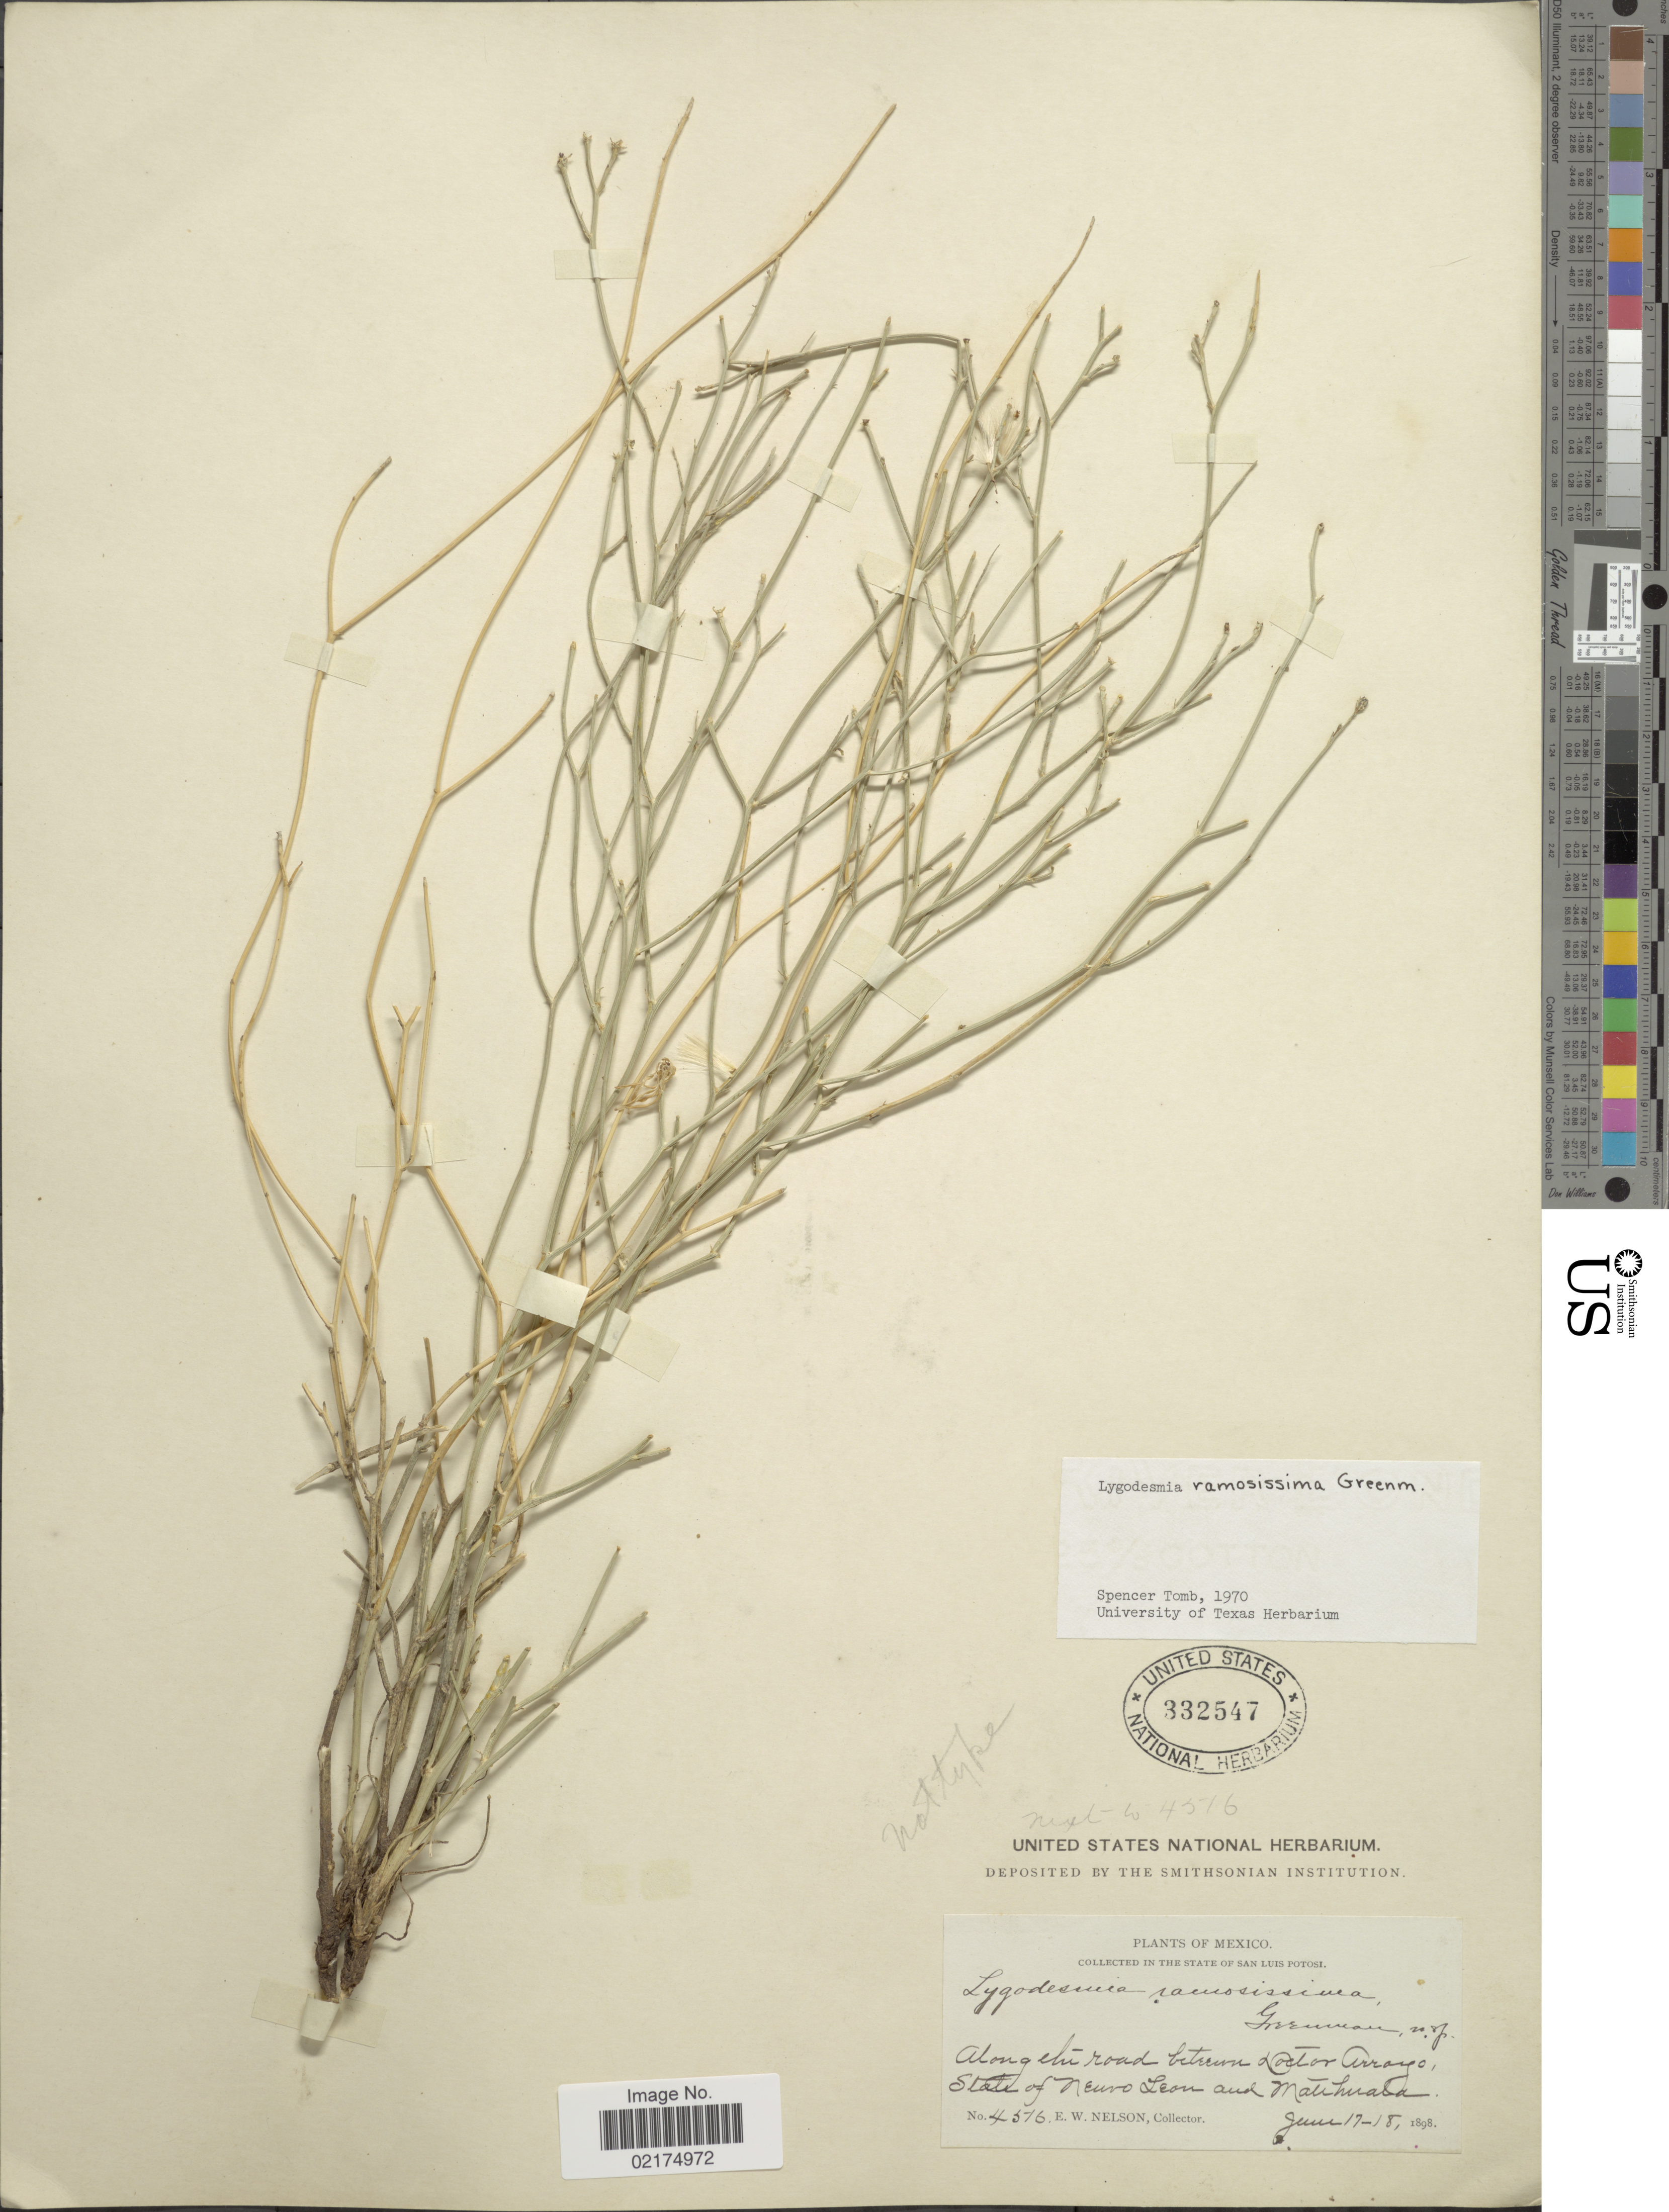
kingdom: Plantae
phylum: Tracheophyta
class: Magnoliopsida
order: Asterales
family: Asteraceae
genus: Lygodesmia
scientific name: Lygodesmia ramosissima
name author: Greenm.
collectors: E. W. Nelson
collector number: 4516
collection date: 1898-06-17/1898-06-18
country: Mexico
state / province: San Luis Potosí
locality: Along Chi road between Doctor Arrayo, State of Nuevo Leon and Matuhuala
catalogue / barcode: US 332547